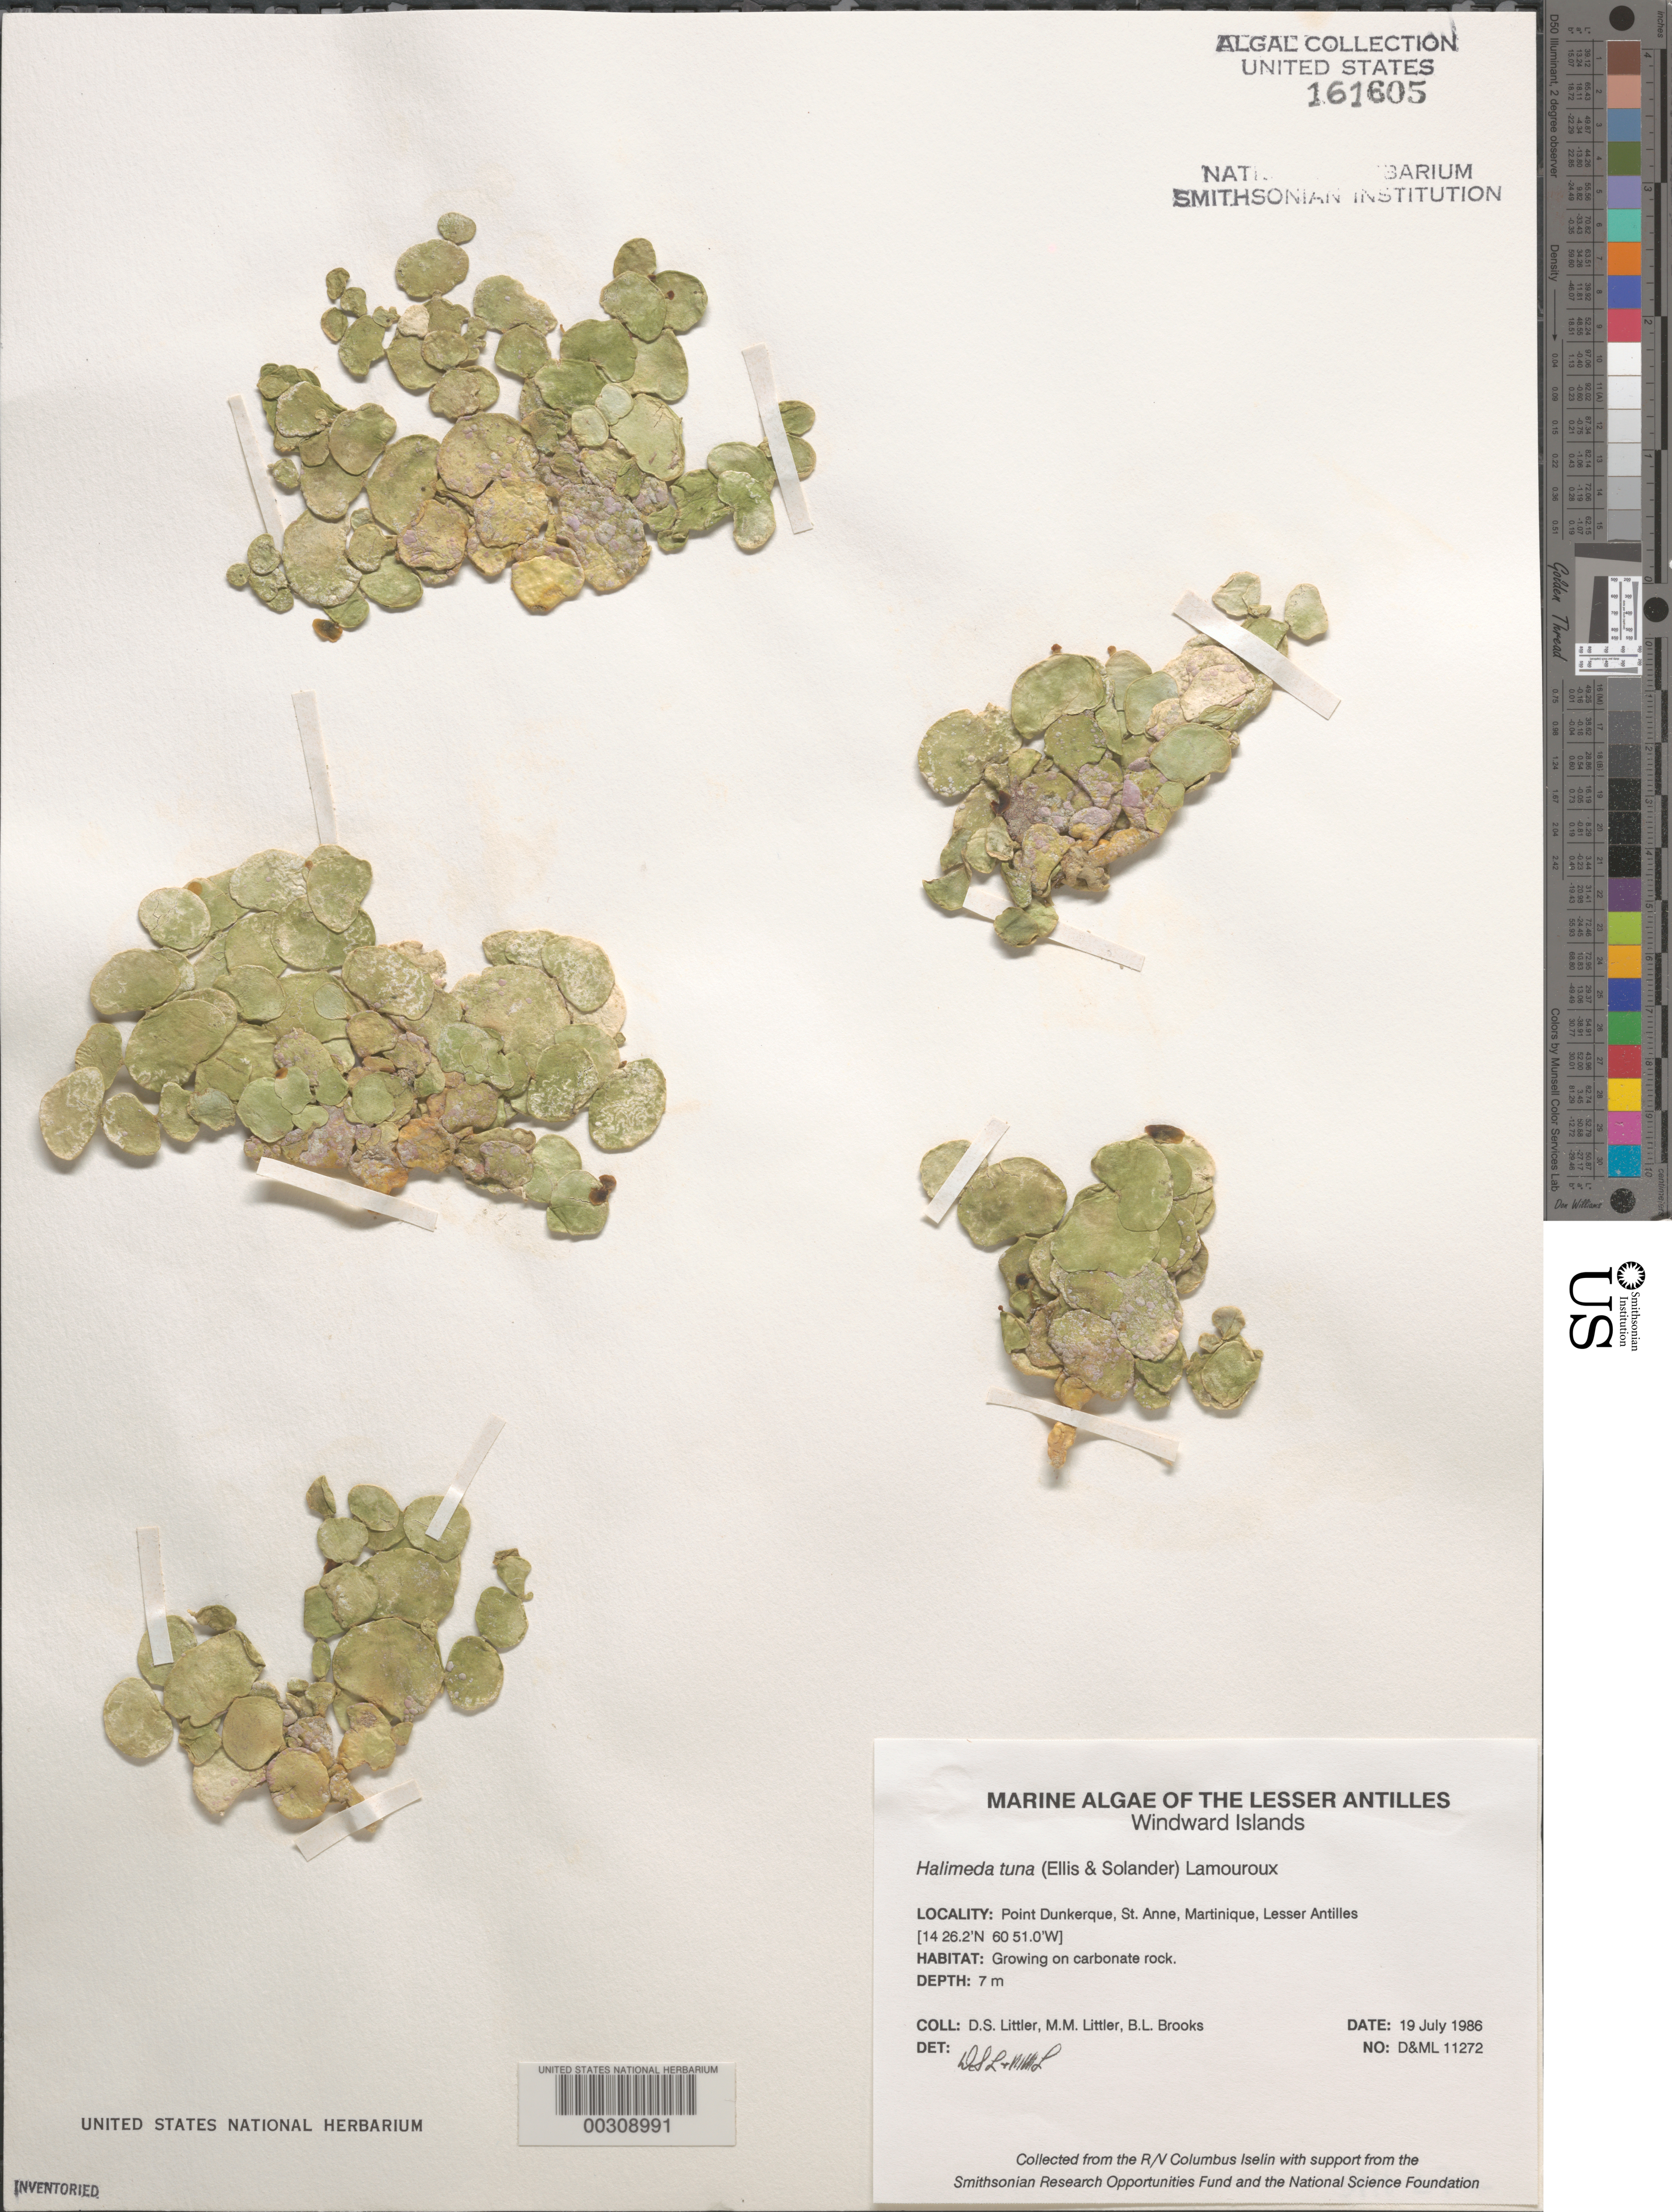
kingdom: Plantae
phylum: Chlorophyta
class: Ulvophyceae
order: Bryopsidales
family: Halimedaceae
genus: Halimeda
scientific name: Halimeda tuna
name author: (J. Ellis & Sol.) J.V.Lamouroux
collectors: D. S. Littler, M. M. Littler & B. Brooks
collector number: D&ML 11272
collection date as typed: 19 Jul 1986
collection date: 1986-07-19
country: Martinique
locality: Pointe Dunkerque, St. Anne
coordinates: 14 26.2'N, 60 51.0'W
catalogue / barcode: US 161605